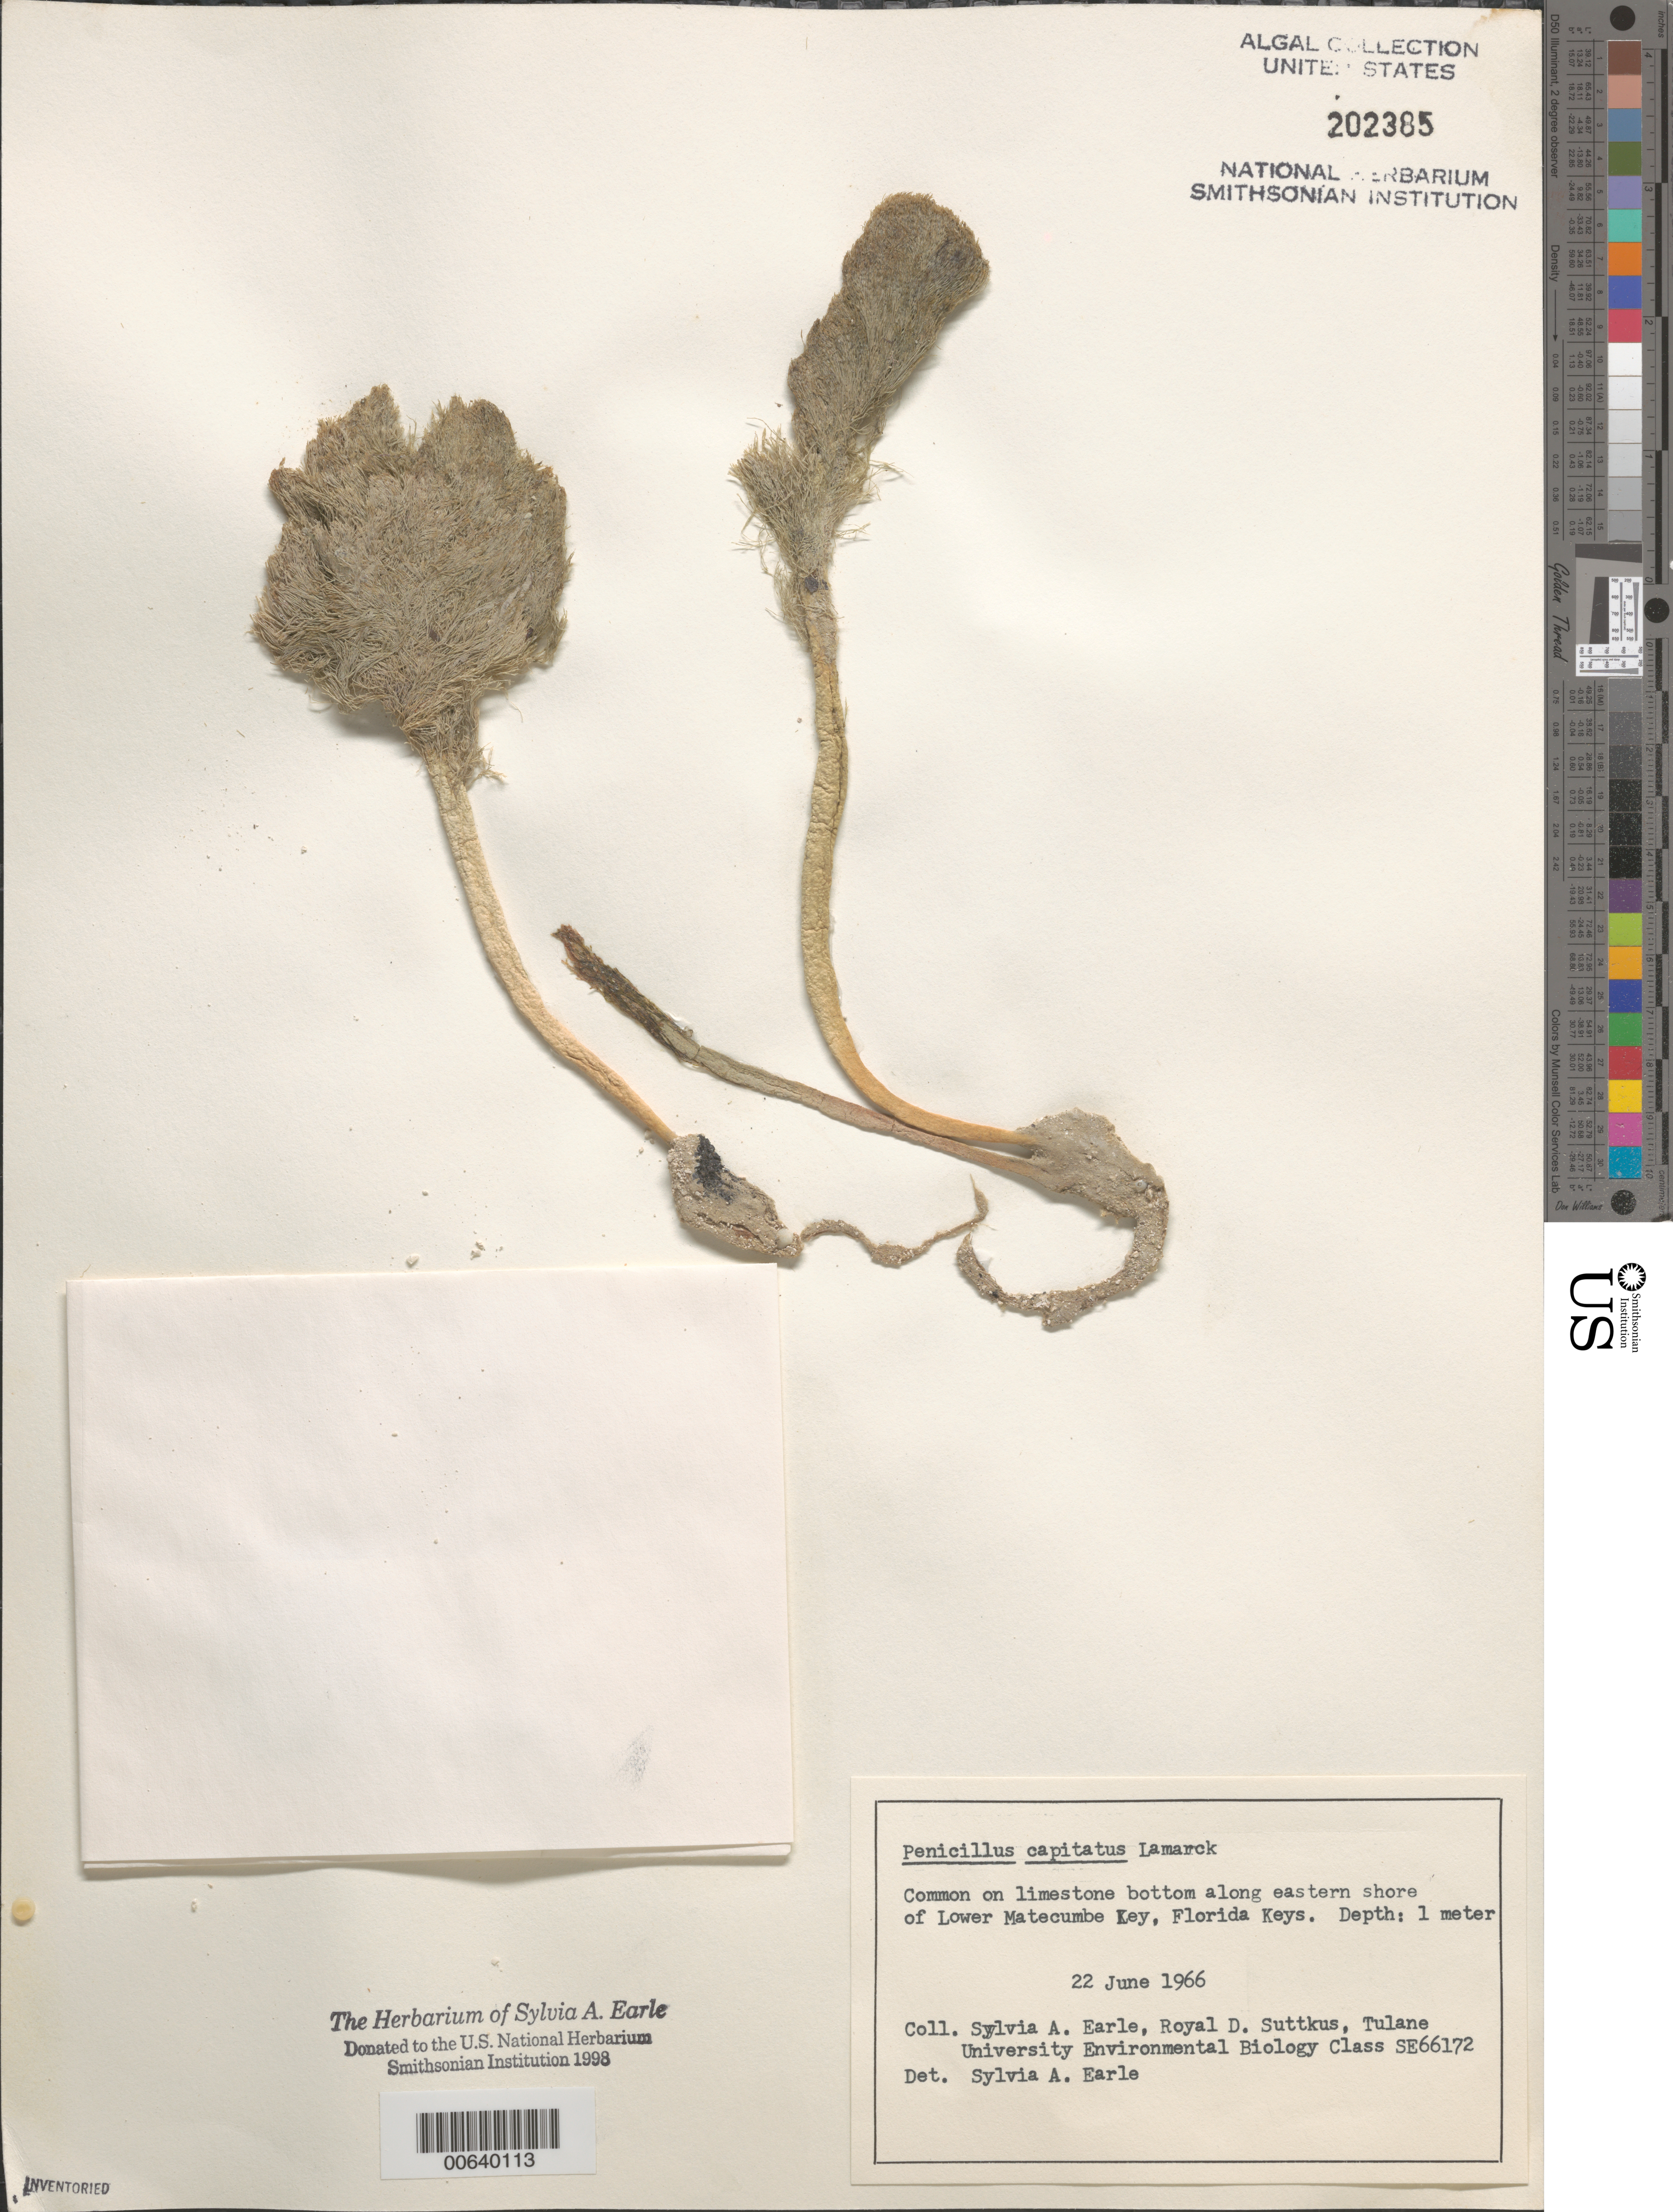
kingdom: Plantae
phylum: Chlorophyta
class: Ulvophyceae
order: Bryopsidales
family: Udoteaceae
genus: Penicillus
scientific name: Penicillus capitatus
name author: Lam.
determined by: Earle, S. A.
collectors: S. A. Earle, R. Suttkus & Tulane Univ. Env. Biol. Class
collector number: SE 66172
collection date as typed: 22 Jun 1966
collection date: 1966-06-22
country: United States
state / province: Florida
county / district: Monroe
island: Lower Matecumbe Key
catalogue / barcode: US 202385